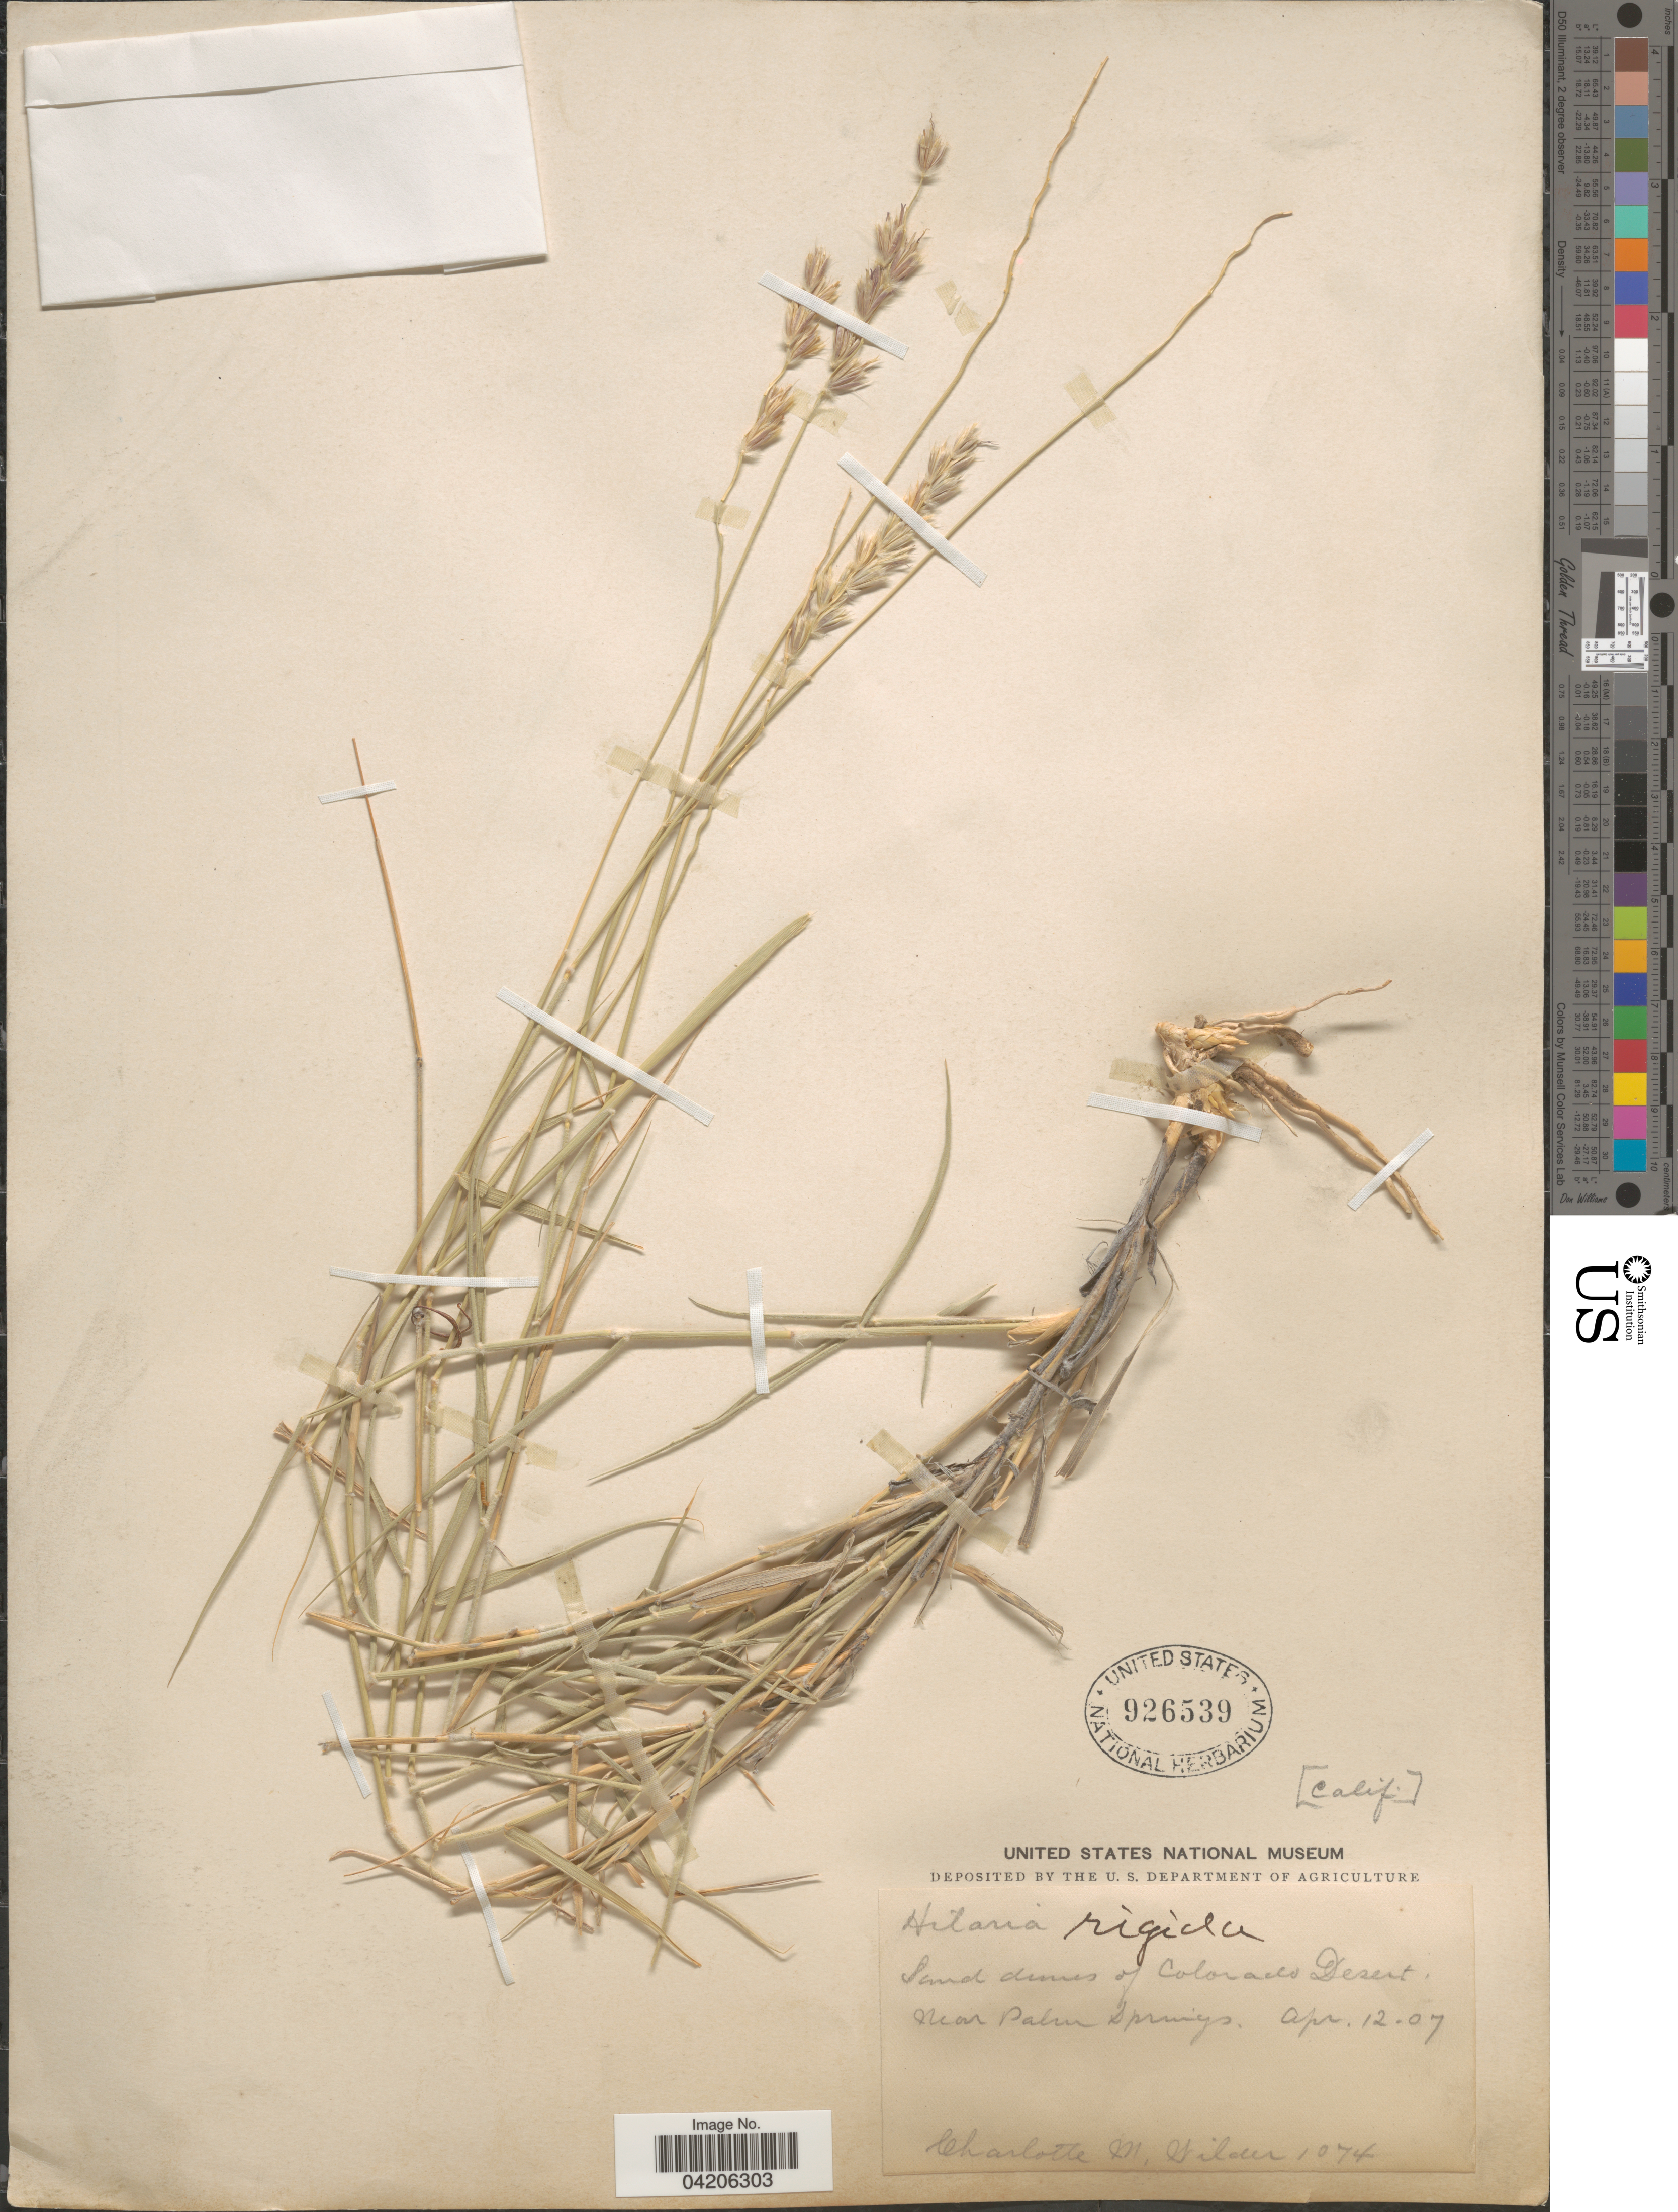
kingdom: Plantae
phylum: Tracheophyta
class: Liliopsida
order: Poales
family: Poaceae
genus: Hilaria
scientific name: Hilaria rigida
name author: (Thurb.) Benth. ex Scribn.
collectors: C. Wilder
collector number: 1074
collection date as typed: Transcribed d/m/y: 12/4/7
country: United States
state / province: California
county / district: Riverside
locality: Sand dunes of Colorado Desert, Near Palm Springs.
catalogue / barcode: US 926539